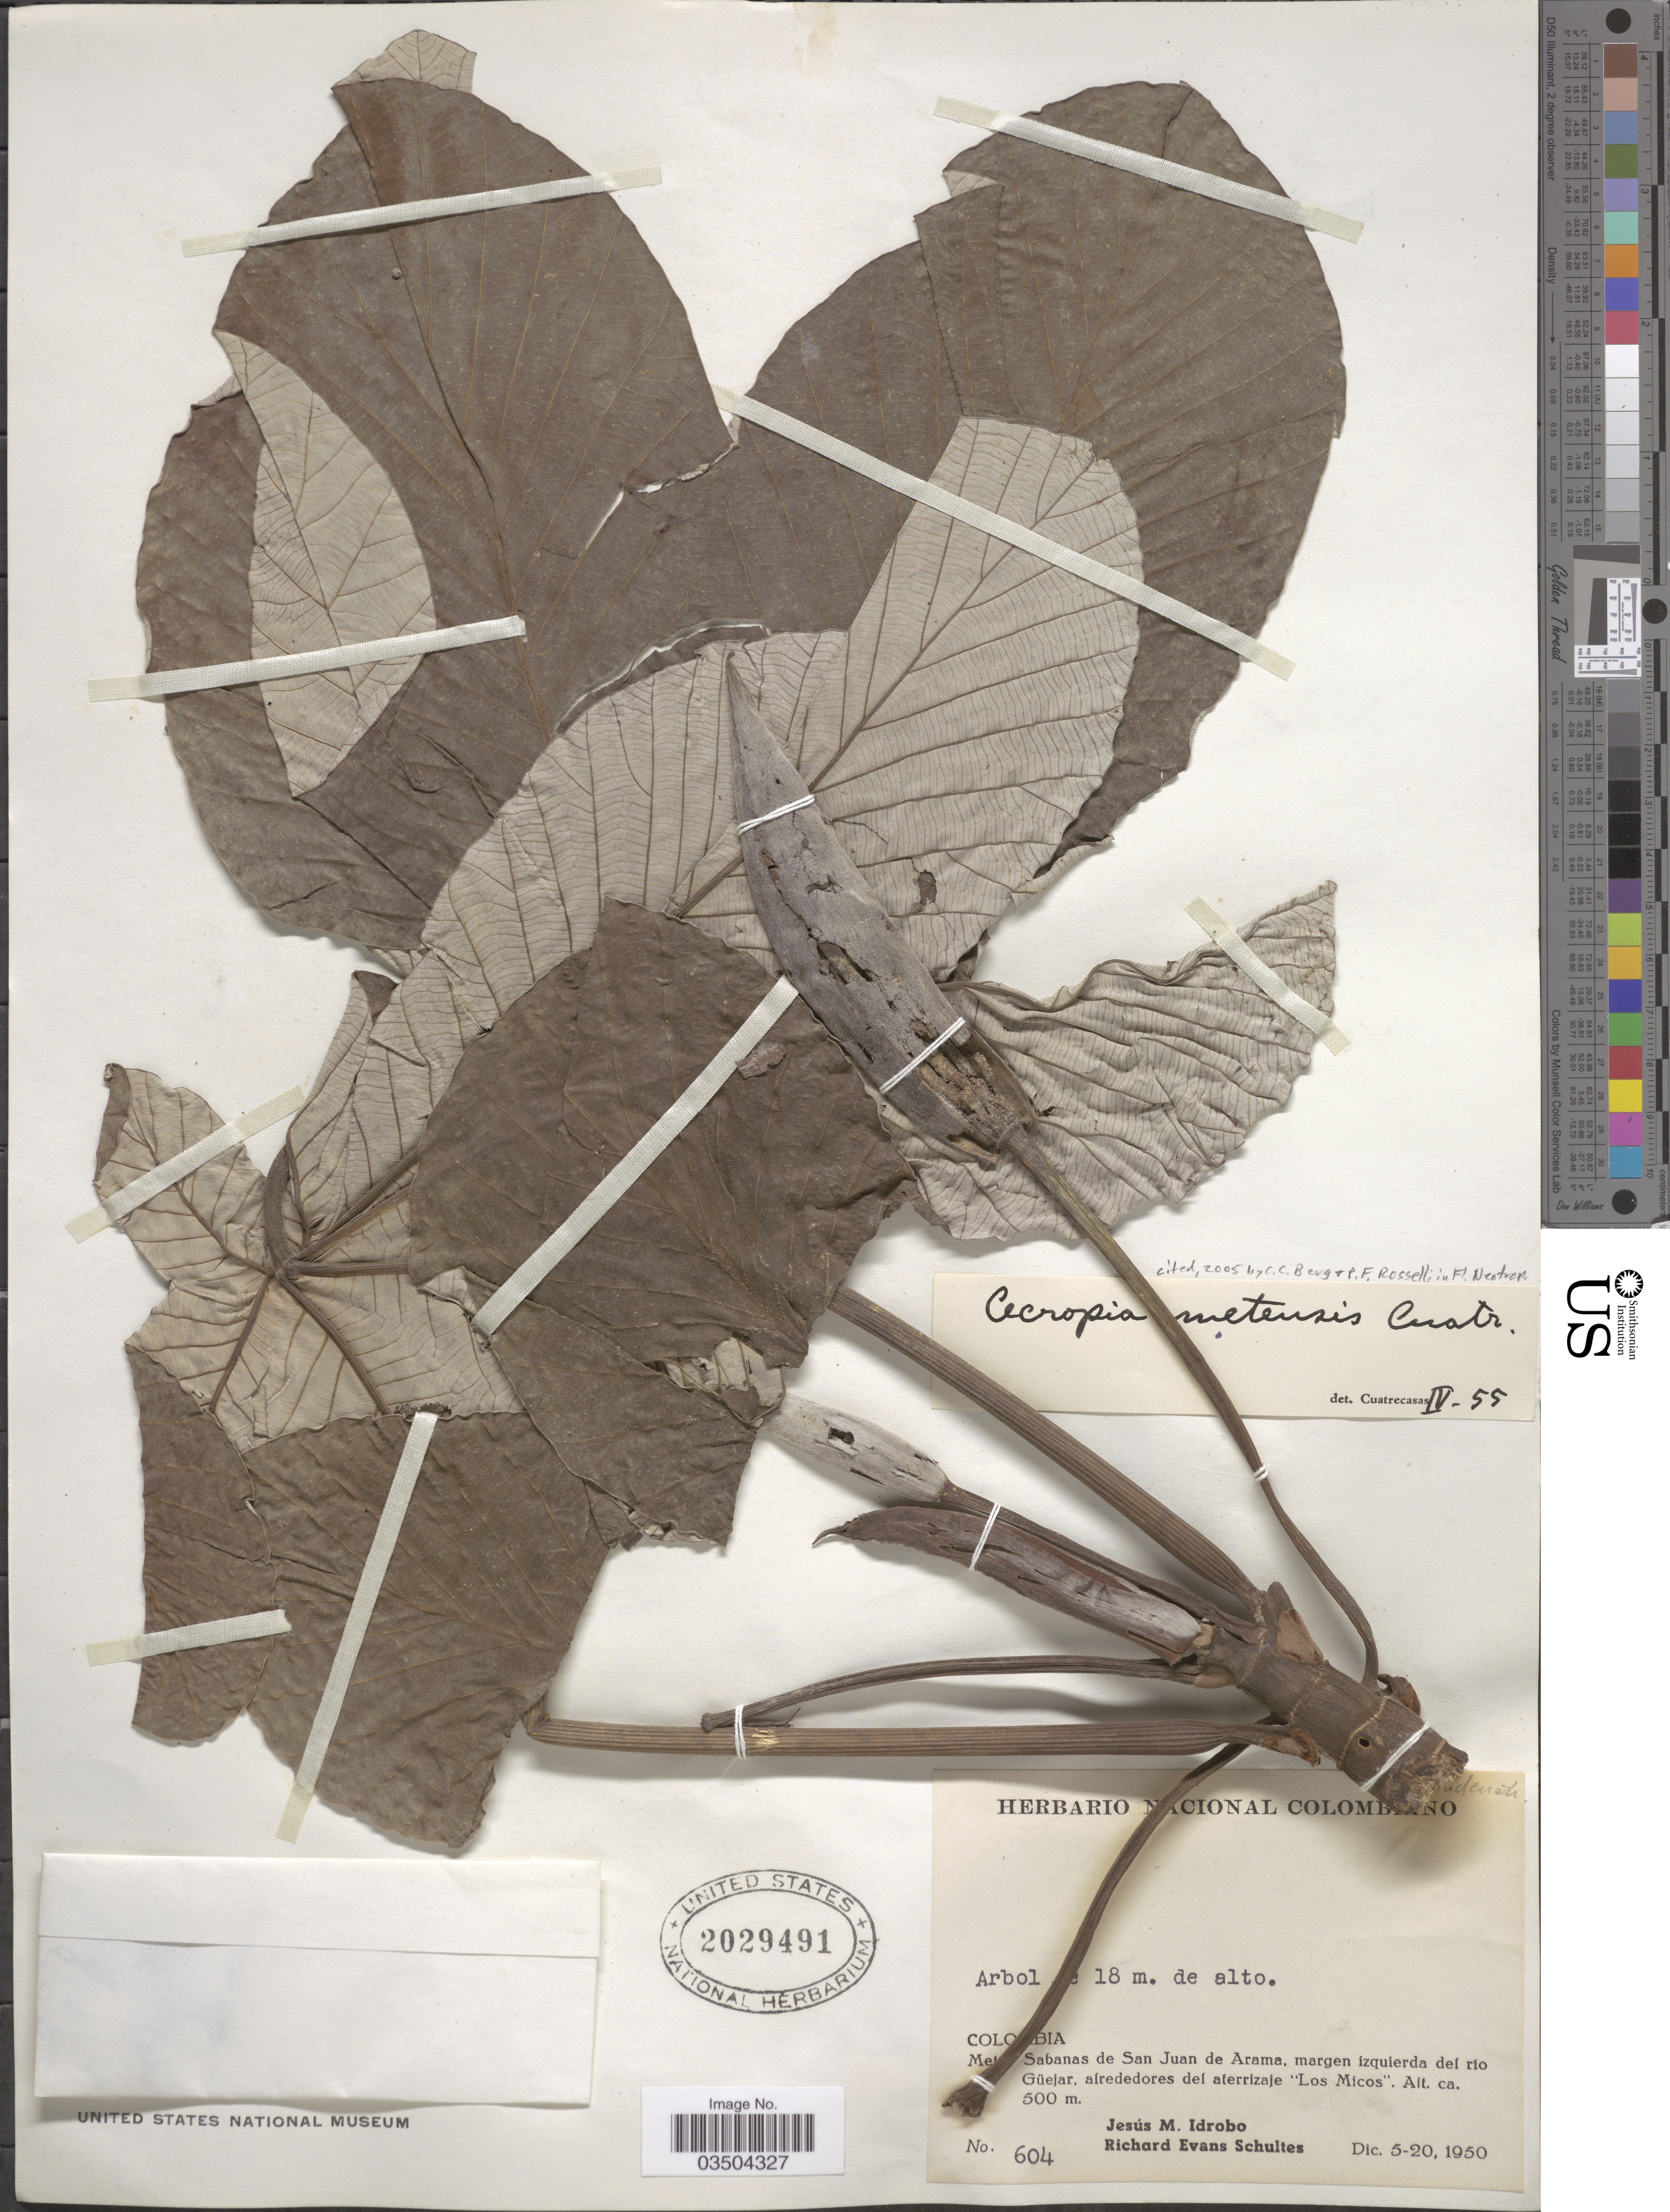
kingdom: Plantae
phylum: Tracheophyta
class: Magnoliopsida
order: Rosales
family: Urticaceae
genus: Cecropia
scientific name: Cecropia metensis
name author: Cuatrec.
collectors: J. M. Idrobo & R. E. Schultes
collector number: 604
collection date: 1950-12-05/1950-12-20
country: Colombia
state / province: Meta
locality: Sabanas de San Juan de Arama, margen izquierda del río Güejar, alrededores del aterrizaje 'Los Micos'.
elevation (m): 500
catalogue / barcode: US 2029491